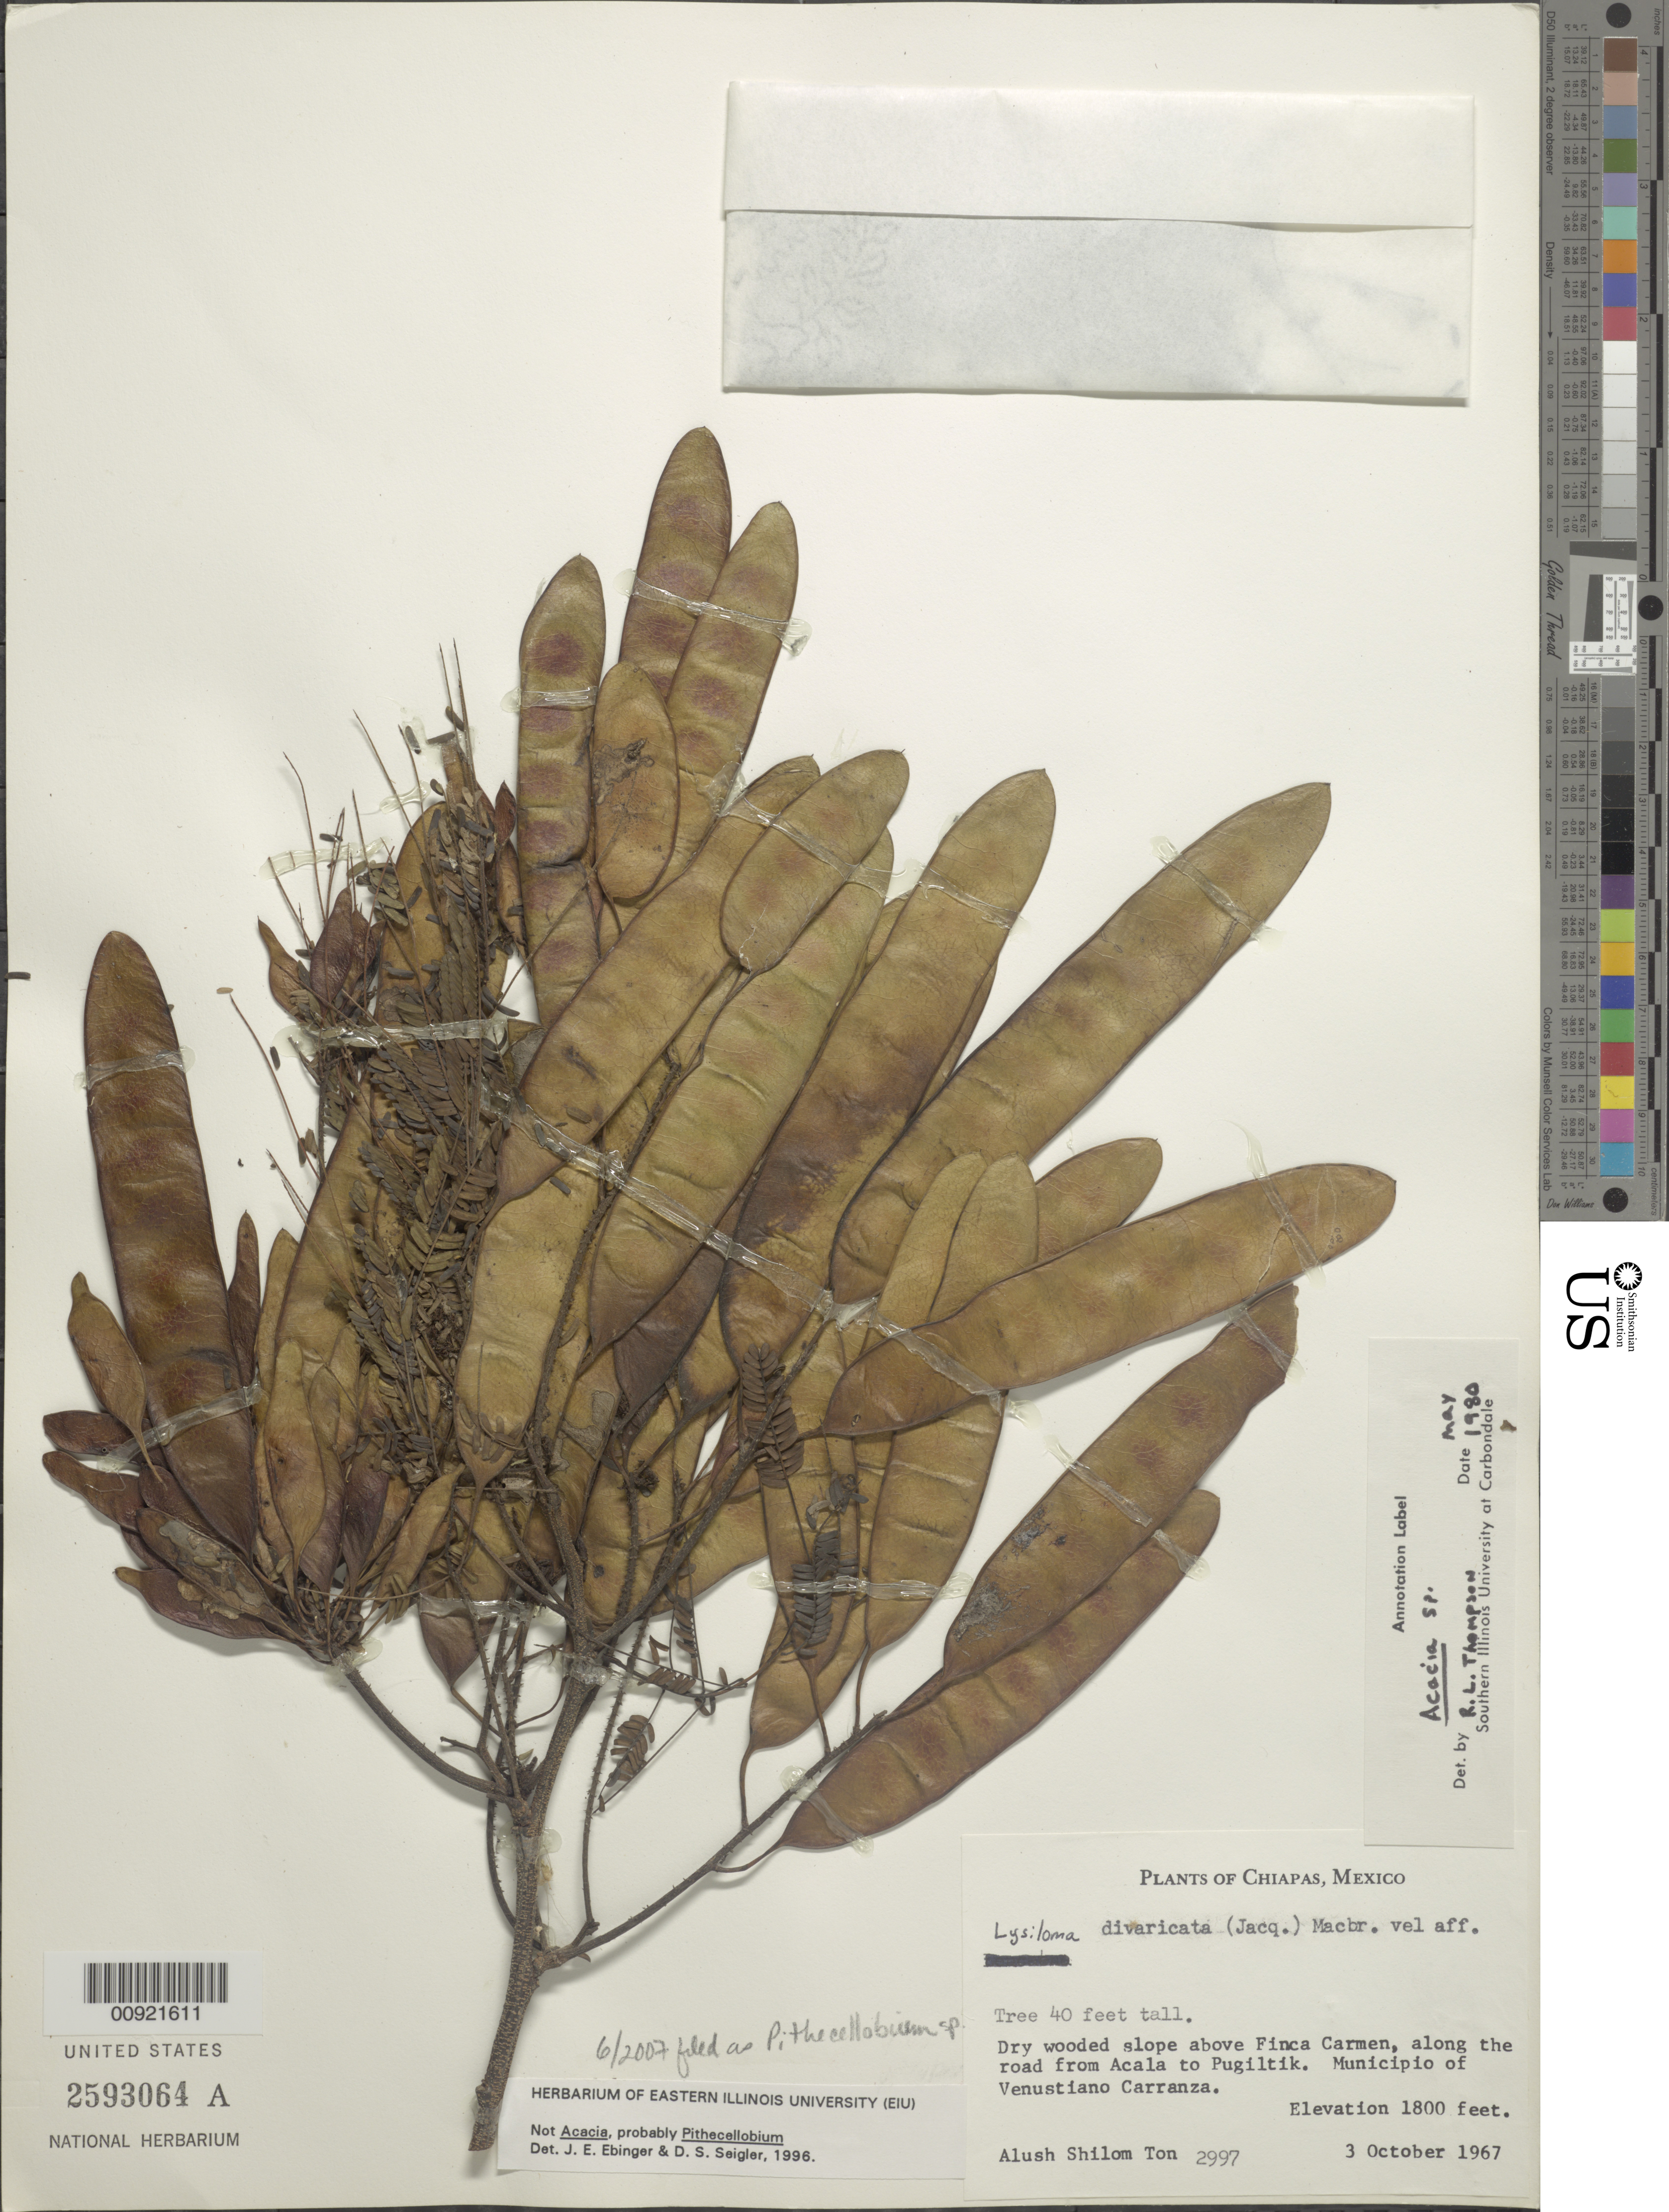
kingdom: Plantae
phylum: Tracheophyta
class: Magnoliopsida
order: Fabales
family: Fabaceae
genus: Pithecellobium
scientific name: Pithecellobium sp.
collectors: A. Shilom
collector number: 2997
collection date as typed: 03 Oct 1967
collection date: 1967-10-03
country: Mexico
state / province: Chiapas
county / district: Venustiano Carranza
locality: Above Finca Carmen, along the road from Acala to Pugiltik. Municipio of Venustiano Carranza.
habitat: Dry wooded slope.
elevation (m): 549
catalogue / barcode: US 2593064A